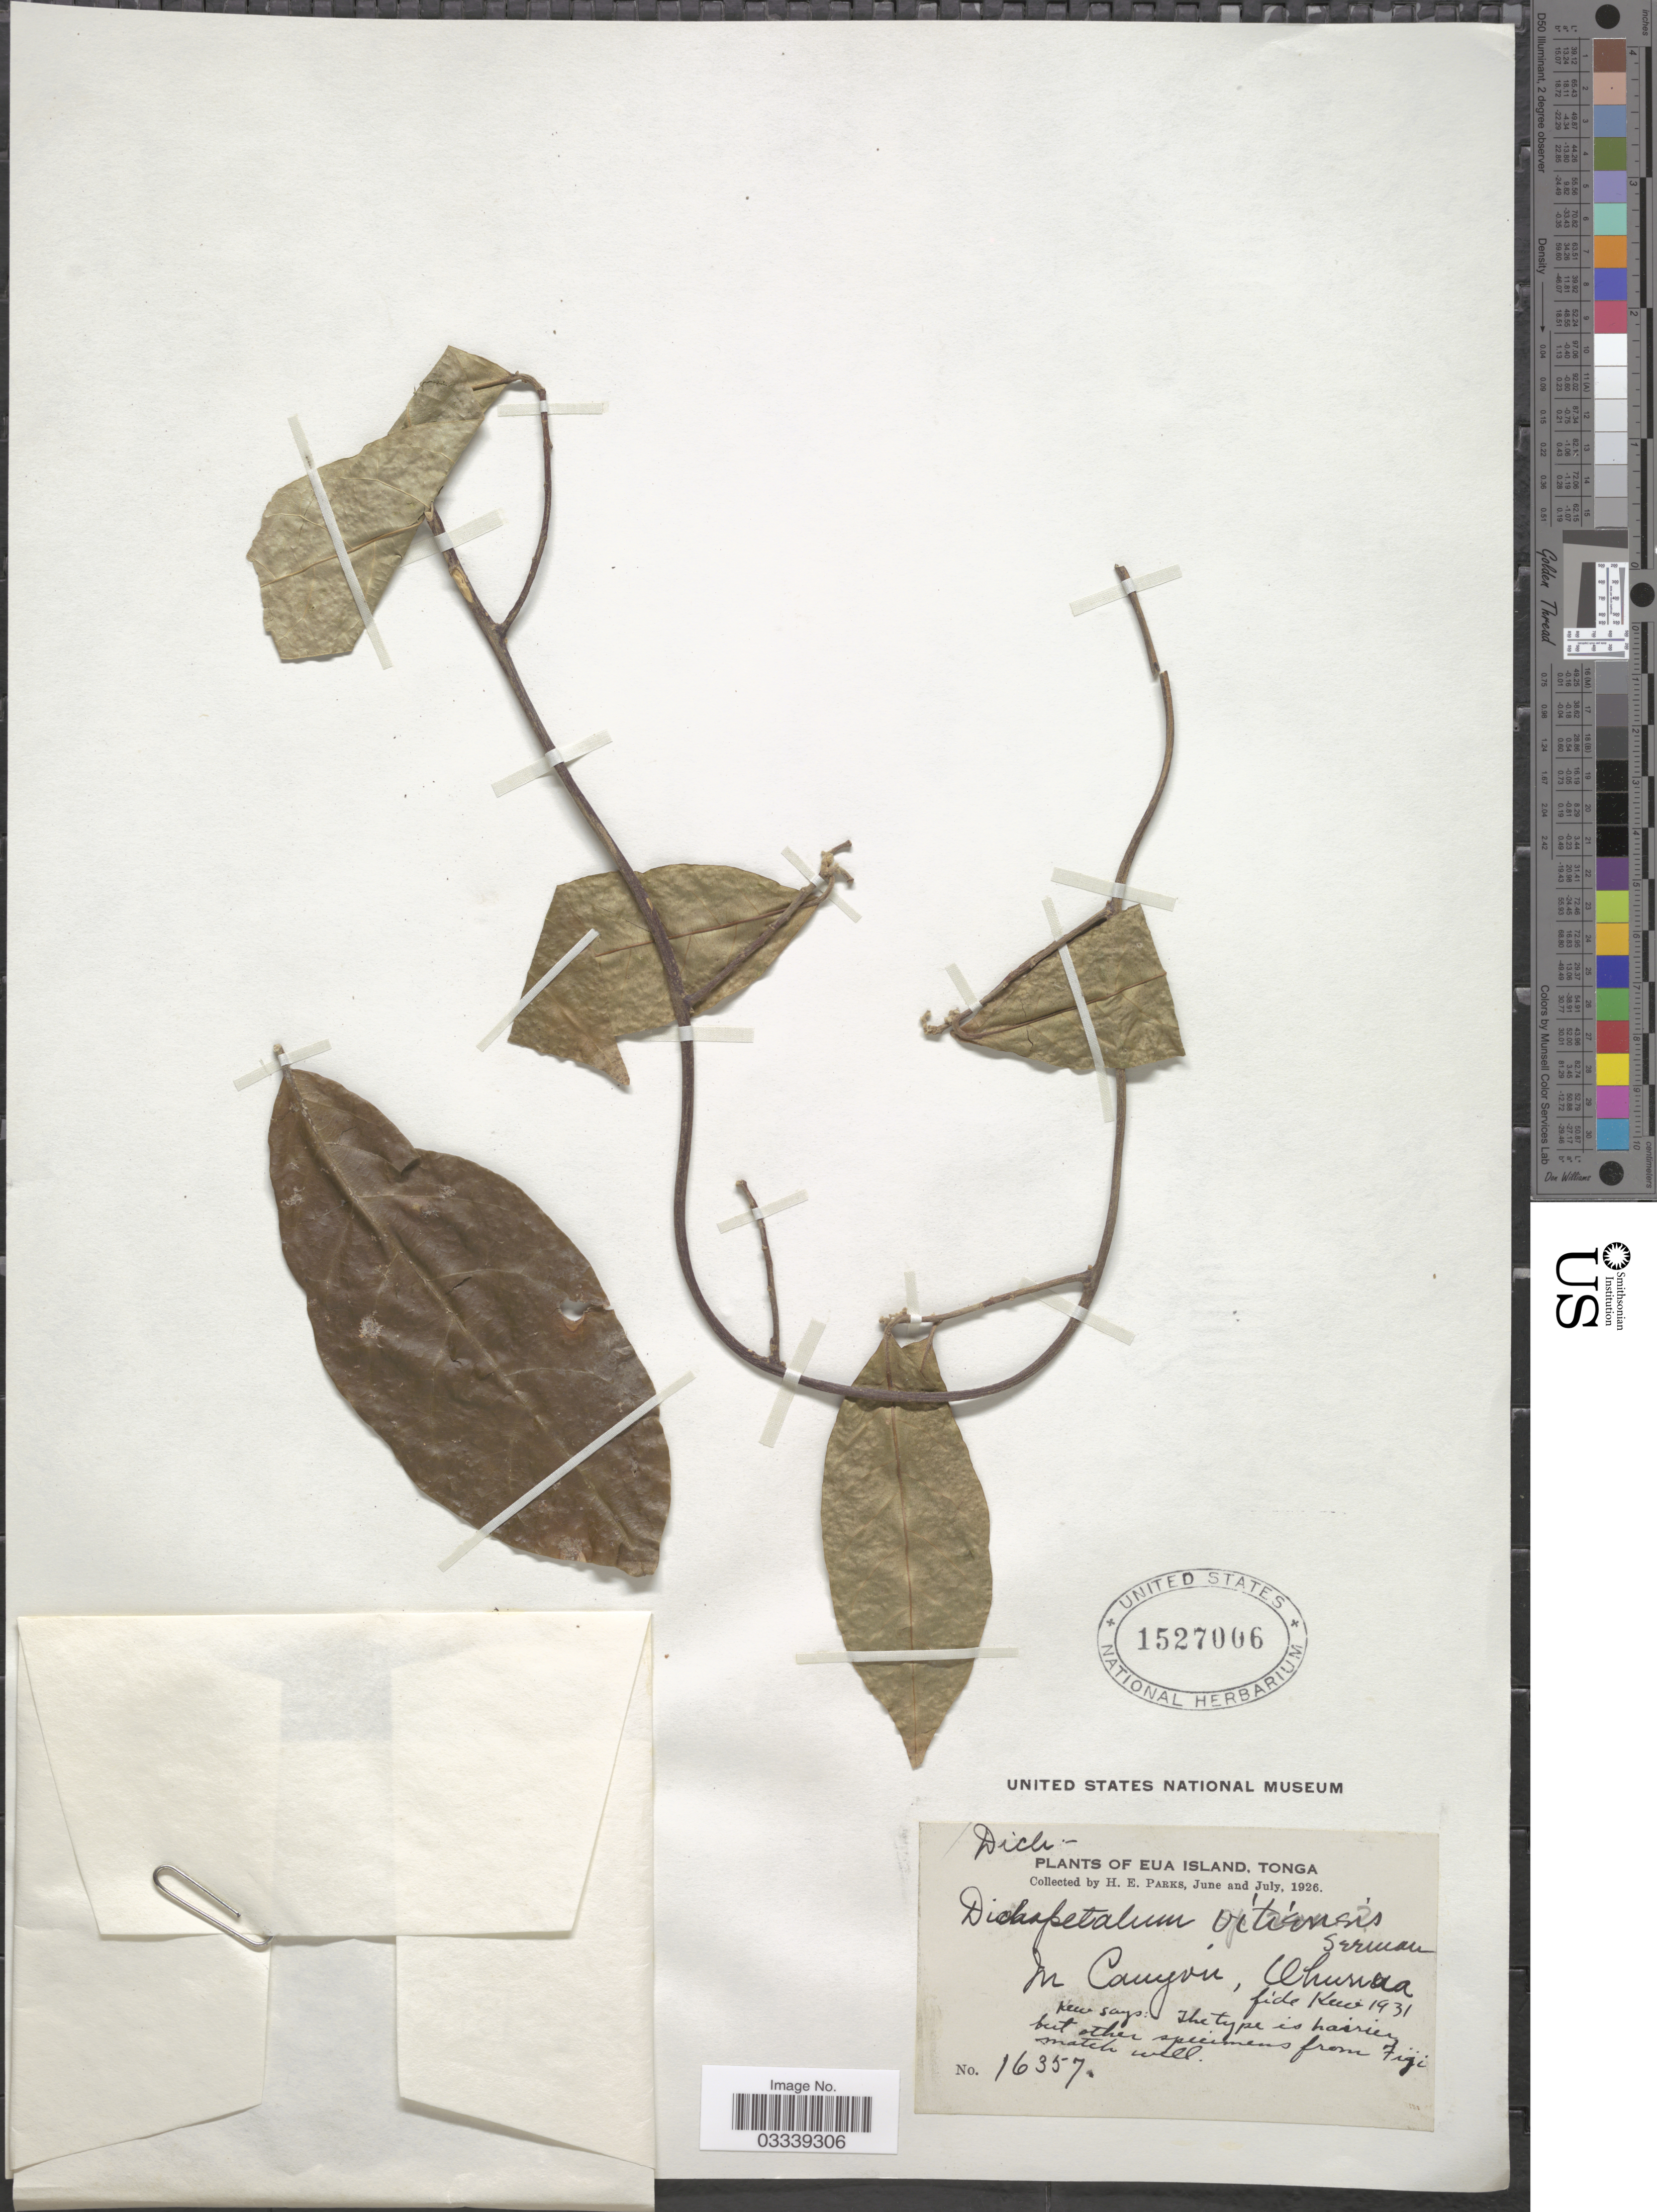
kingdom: Plantae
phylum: Tracheophyta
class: Magnoliopsida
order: Malpighiales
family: Dichapetalaceae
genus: Dichapetalum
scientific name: Dichapetalum vitiense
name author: (Seem.) Engl.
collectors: H. E. Parks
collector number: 16357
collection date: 1926-06/1926-07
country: Tonga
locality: Eua Island.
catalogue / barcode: US 1527006